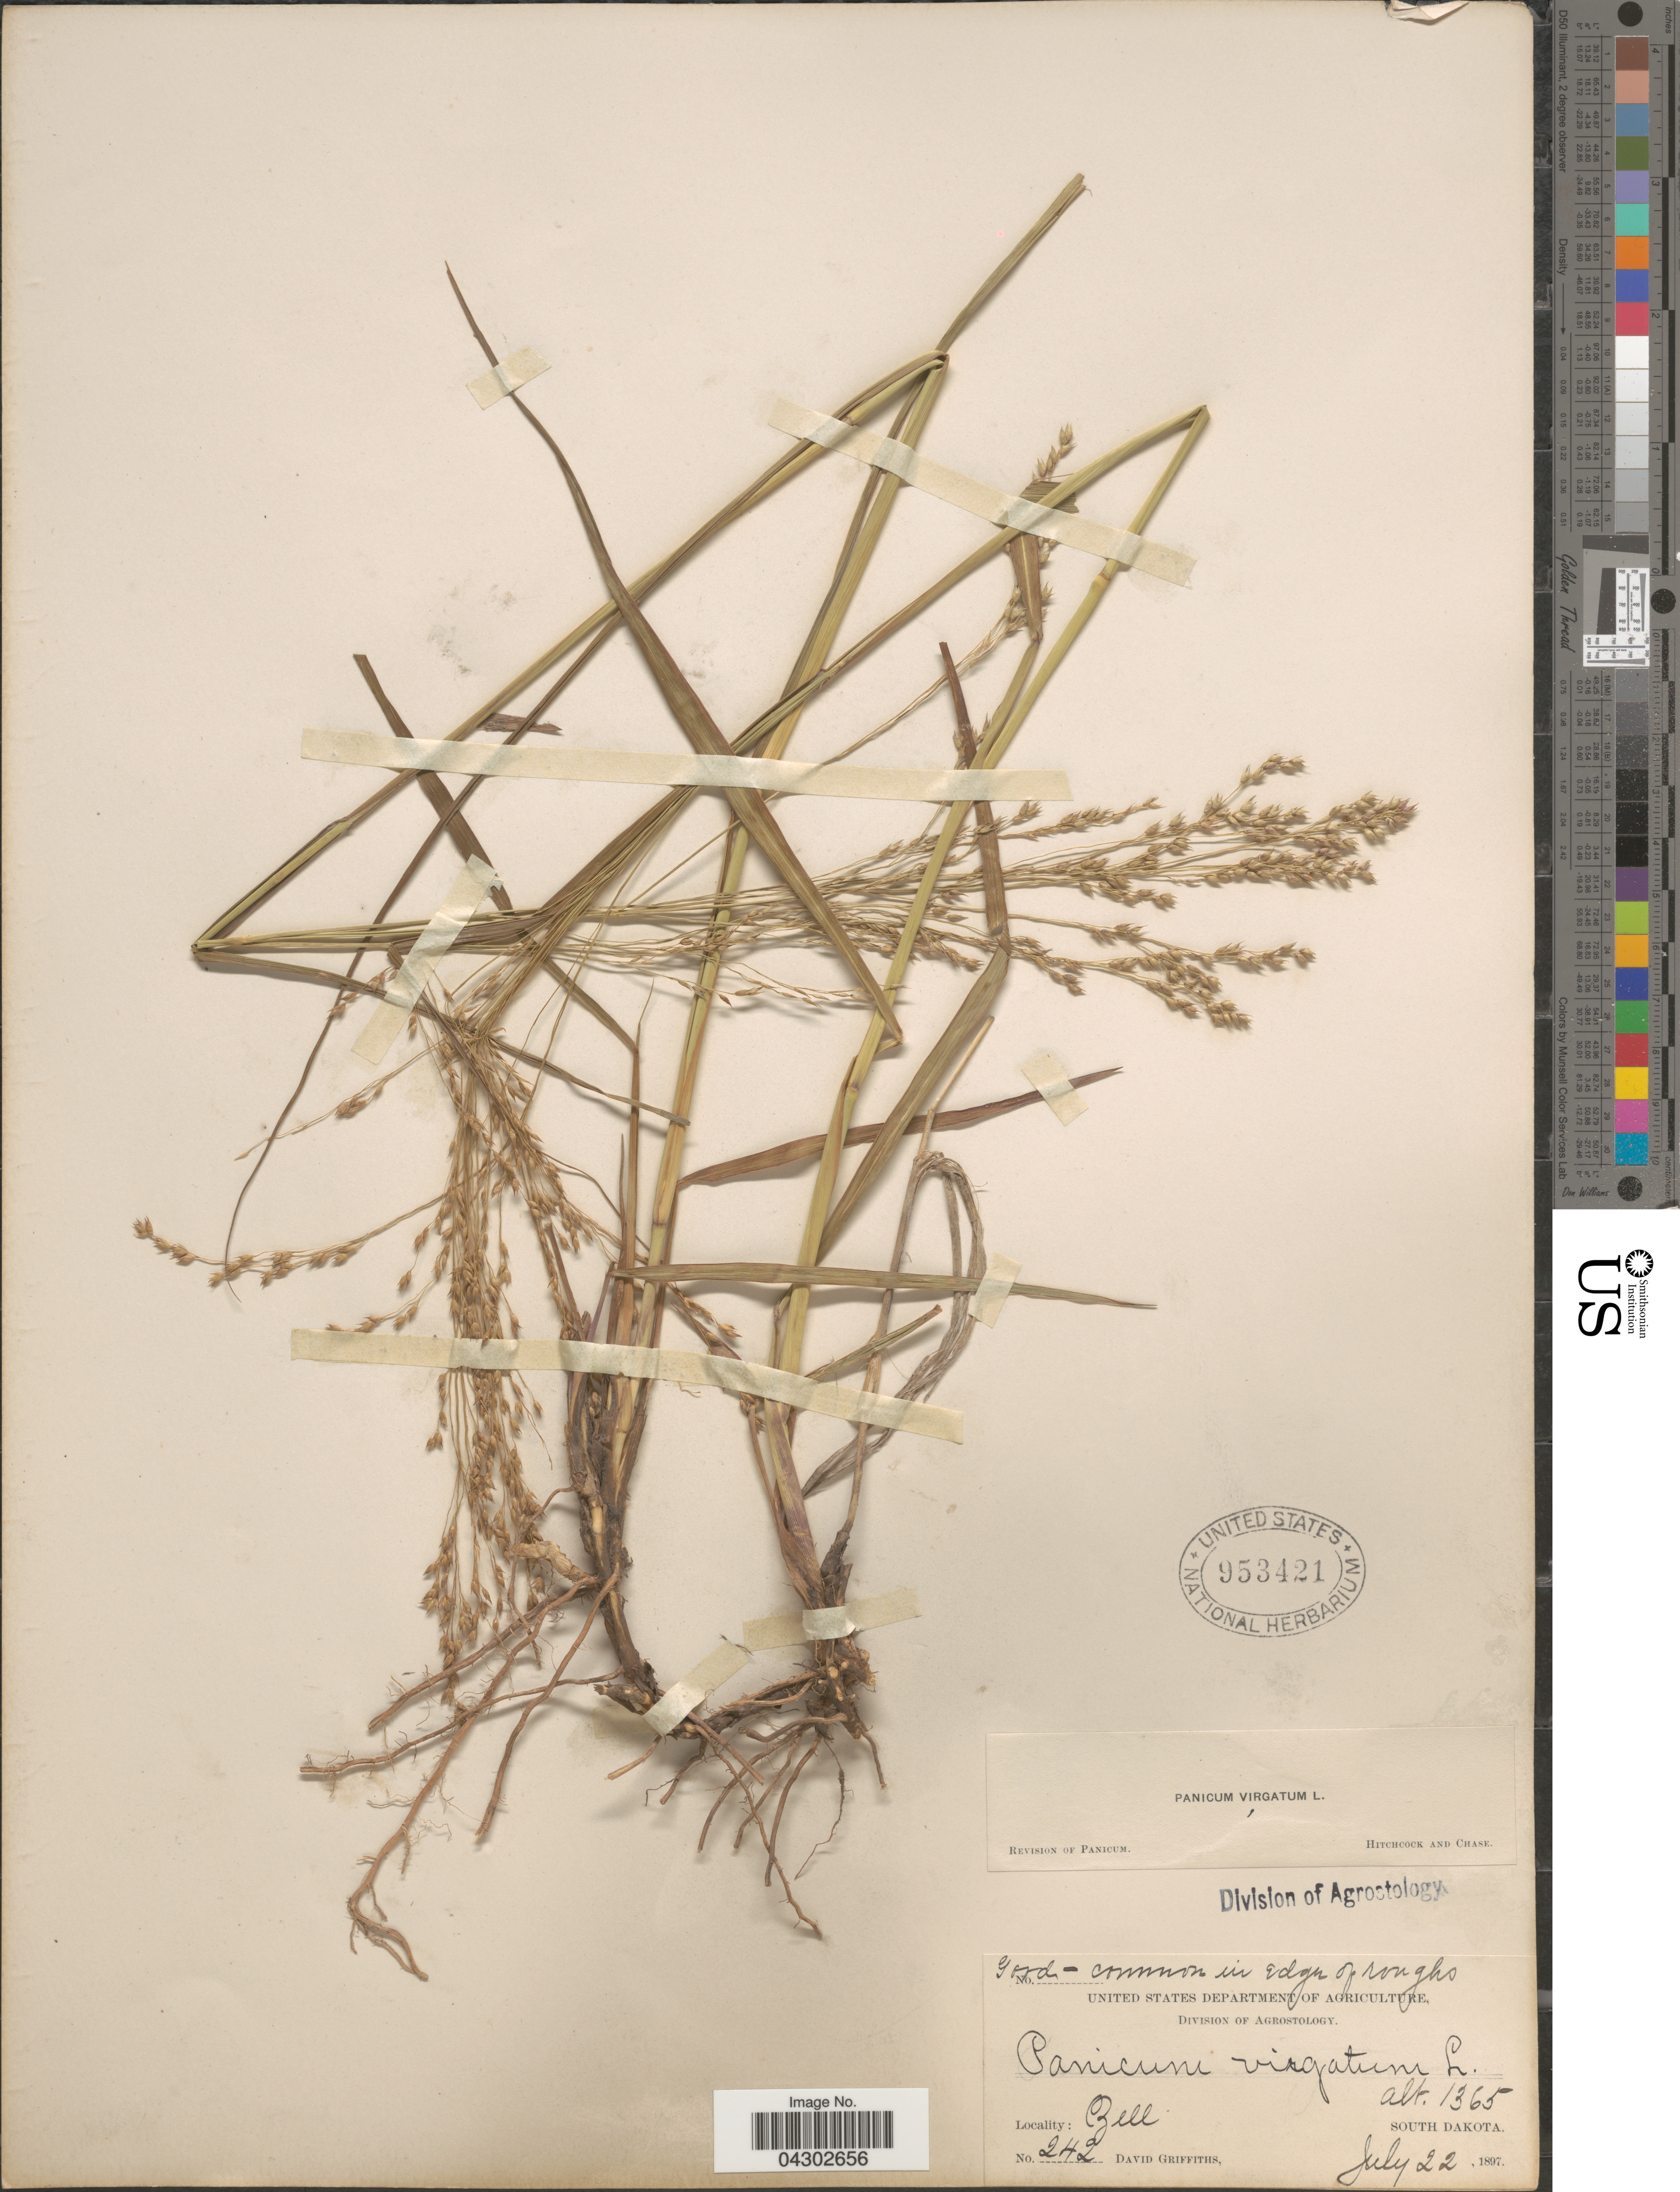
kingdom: Plantae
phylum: Tracheophyta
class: Liliopsida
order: Poales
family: Poaceae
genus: Panicum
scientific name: Panicum virgatum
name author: L.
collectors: D. Griffiths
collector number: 242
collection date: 1897-07-22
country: United States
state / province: South Dakota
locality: Zell.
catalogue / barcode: US 953421